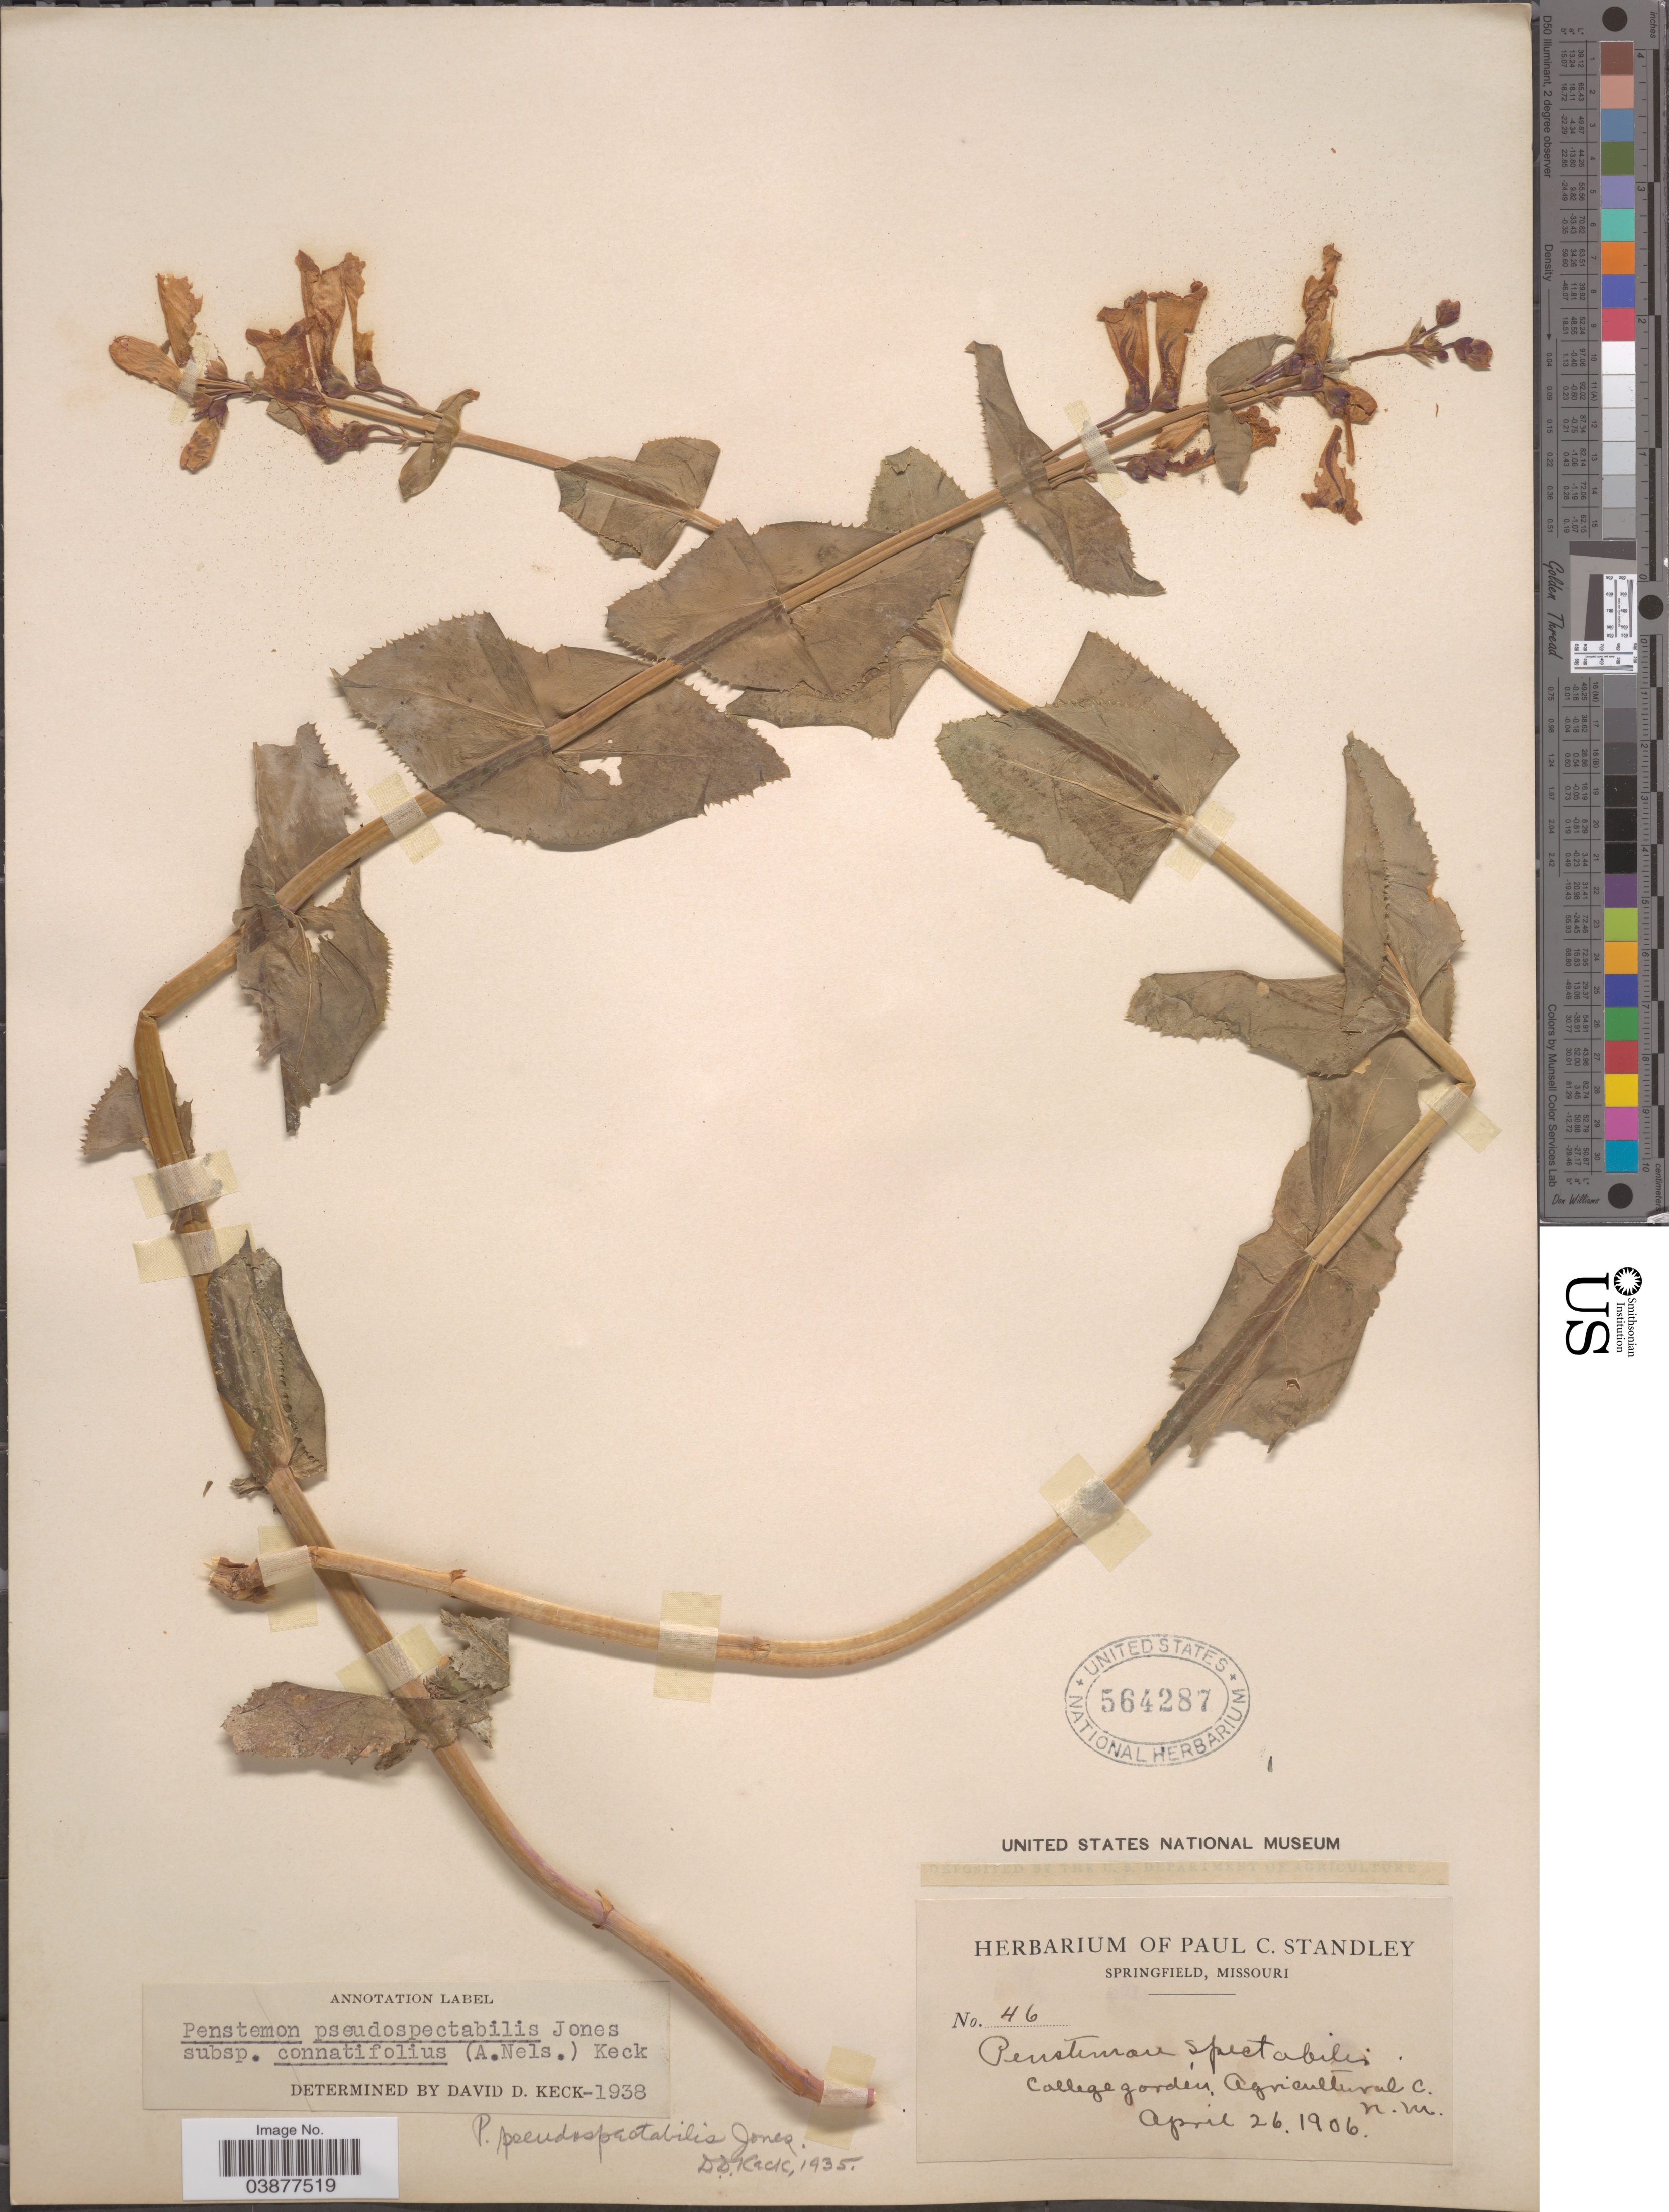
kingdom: Plantae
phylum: Tracheophyta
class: Magnoliopsida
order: Lamiales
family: Plantaginaceae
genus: Penstemon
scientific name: Penstemon pseudospectabilis var. connatifolius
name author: (A. Nelson) D.D. Keck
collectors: P. C. Standley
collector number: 46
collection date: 1906-04-26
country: United States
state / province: New Mexico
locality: College garden, Agricultural C.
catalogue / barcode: US 564287